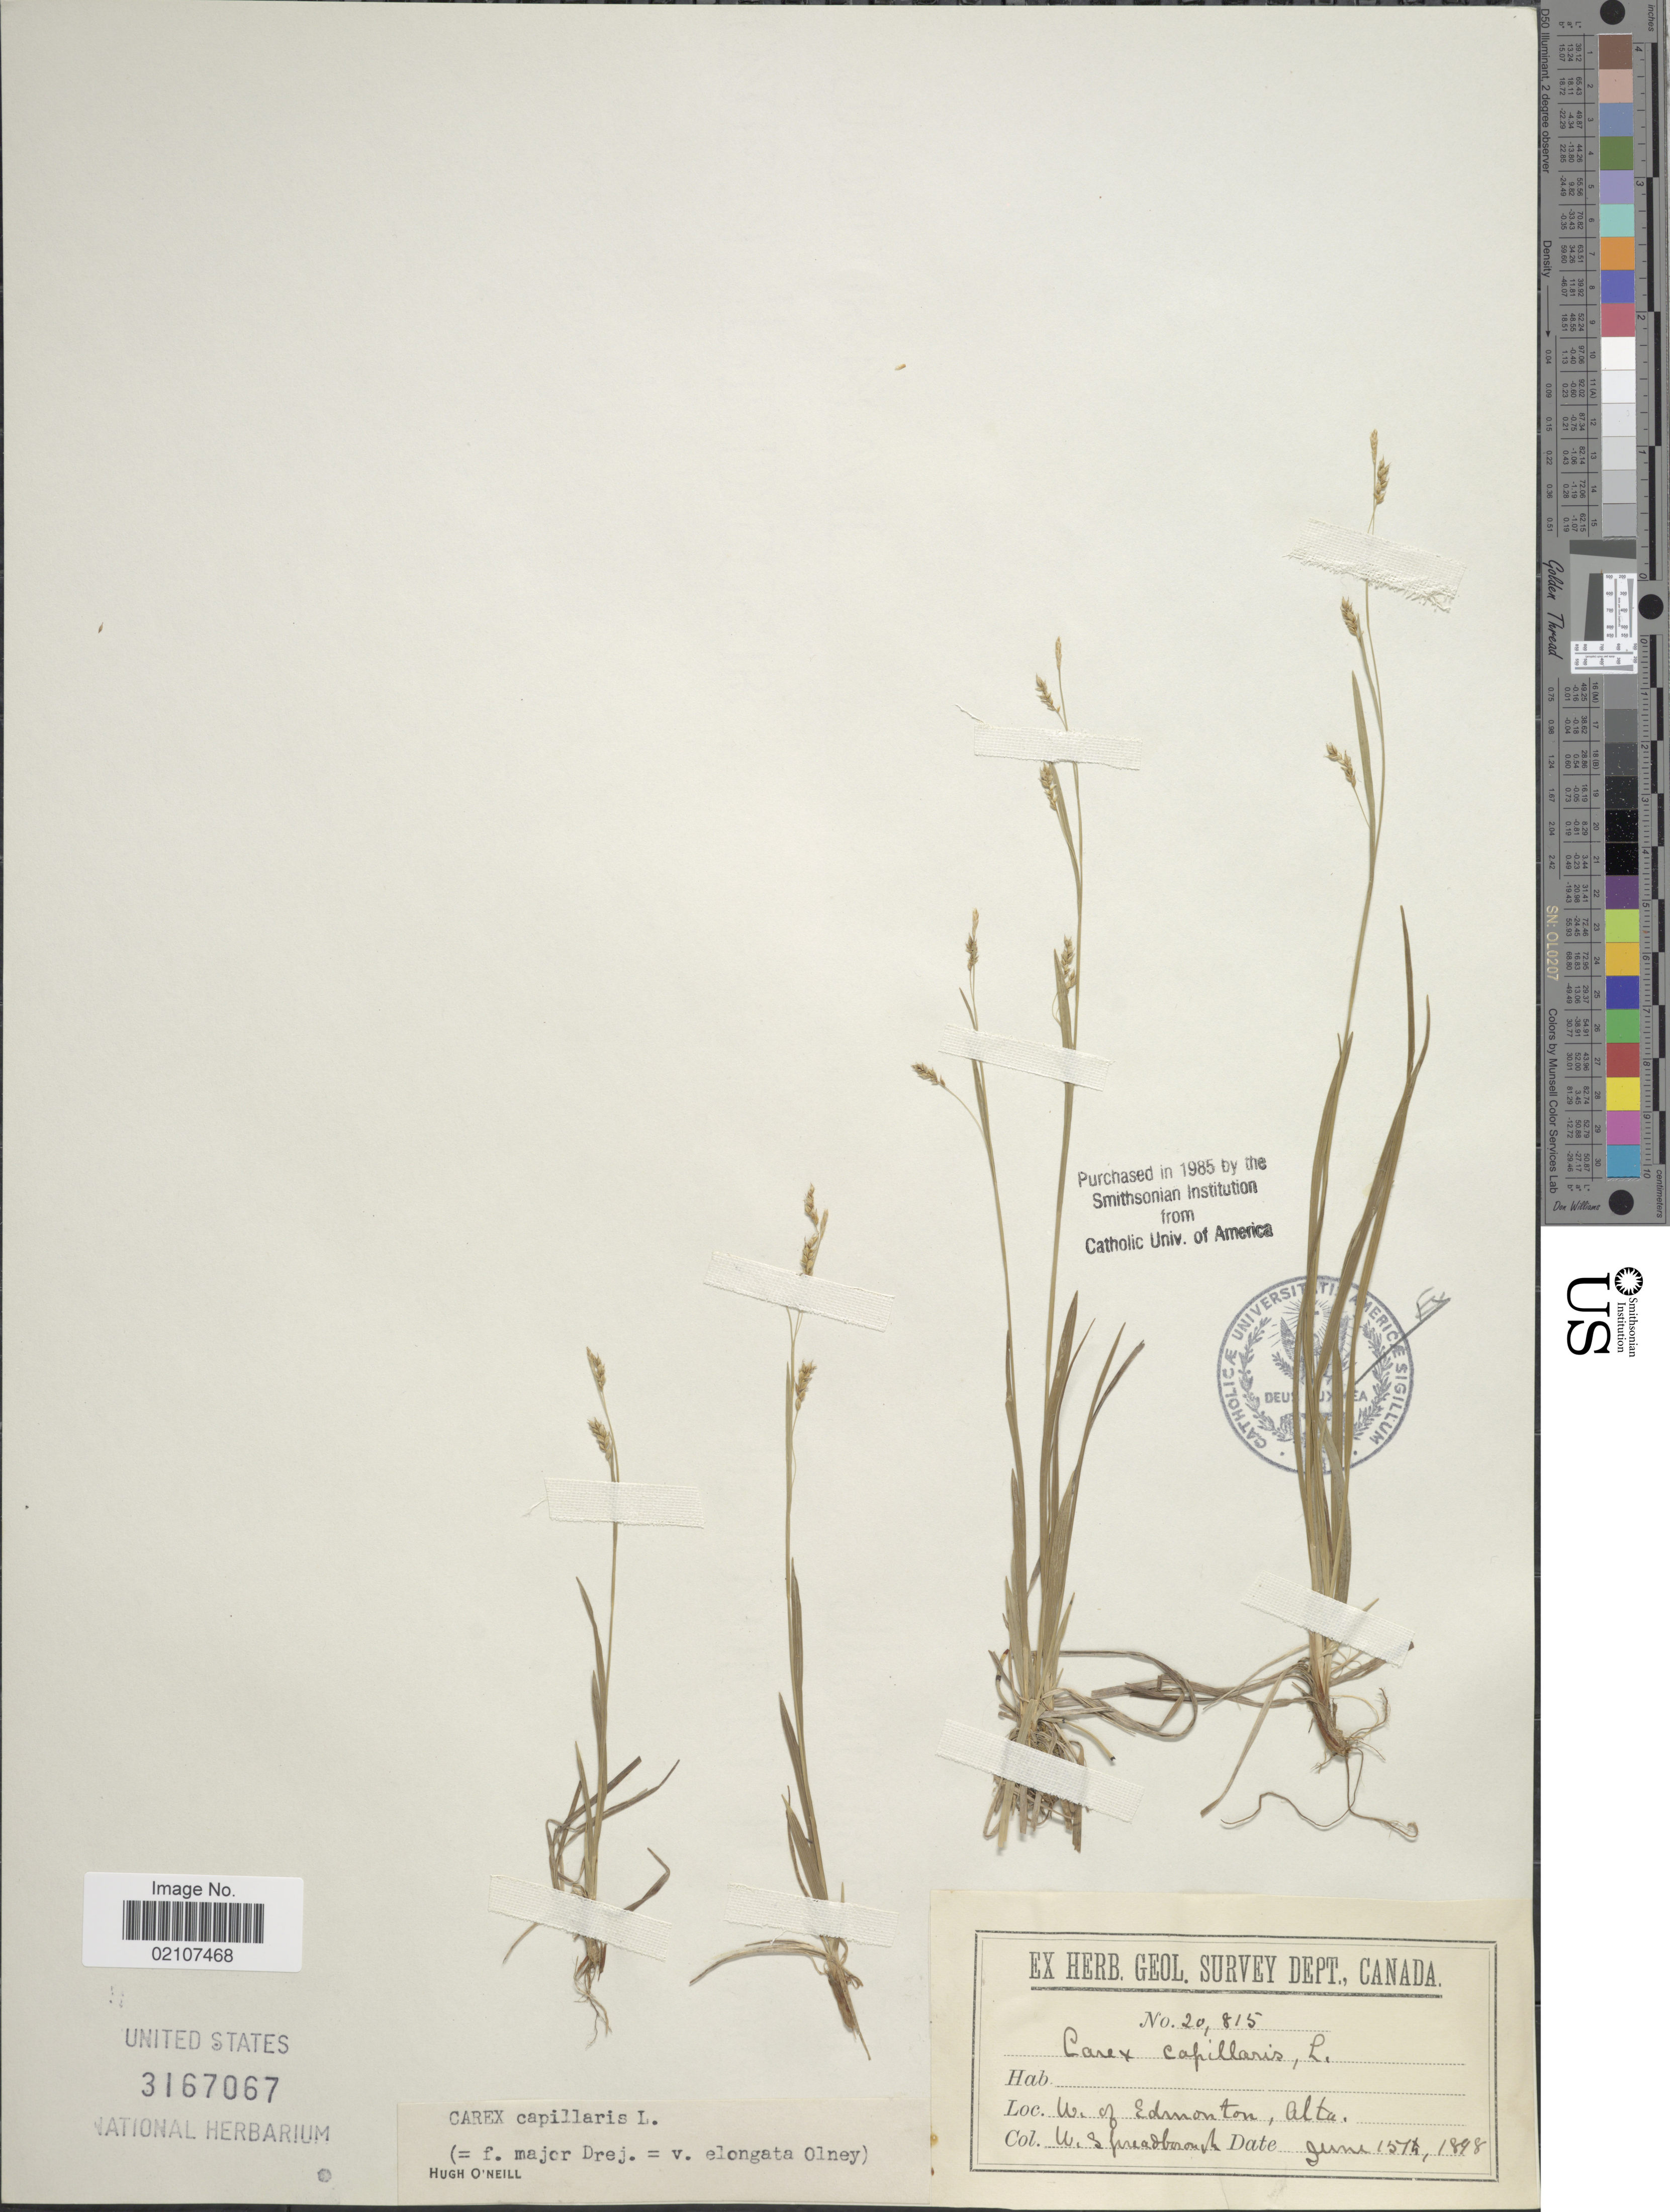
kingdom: Plantae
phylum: Tracheophyta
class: Liliopsida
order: Poales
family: Cyperaceae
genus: Carex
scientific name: Carex capillaris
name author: L.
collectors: W. Spreadborough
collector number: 20815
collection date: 1898-06-15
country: Canada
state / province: Alberta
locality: W. of Edmonton, Alberta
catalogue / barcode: US 3167067